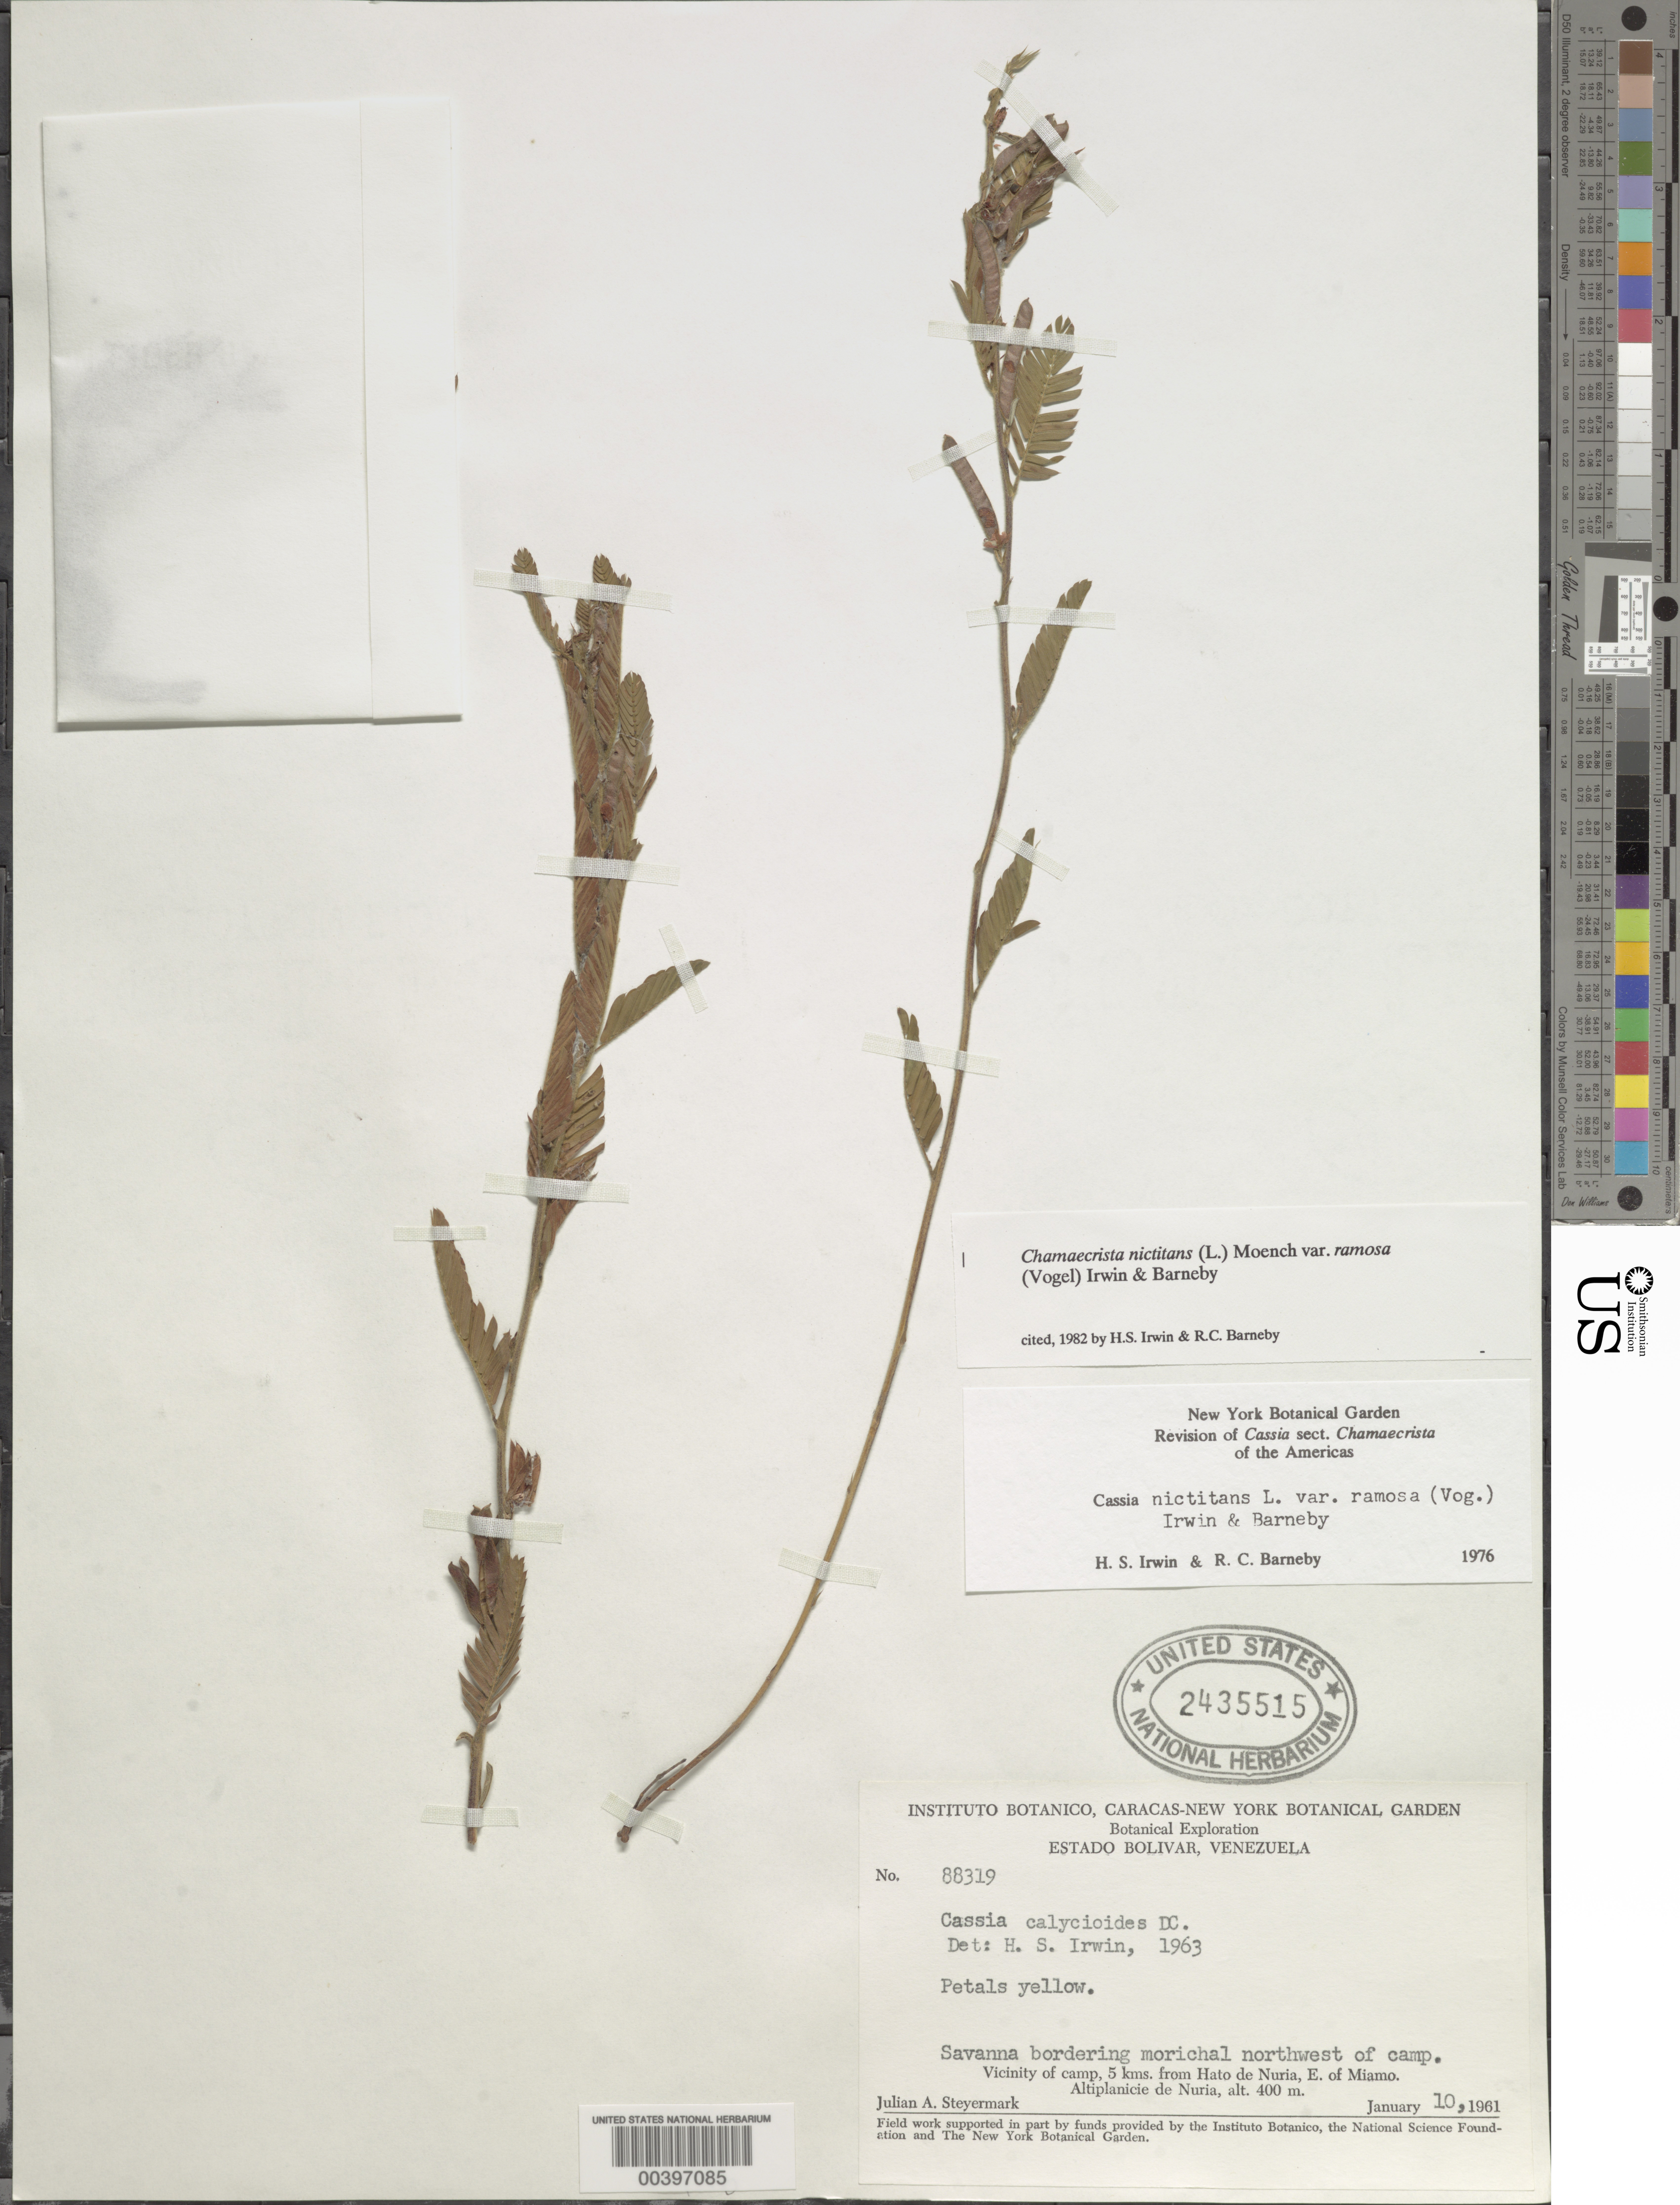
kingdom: Plantae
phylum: Tracheophyta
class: Magnoliopsida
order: Fabales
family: Fabaceae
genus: Chamaecrista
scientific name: Chamaecrista nictitans var. ramosa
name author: (Vogel) H.S. Irwin & Barneby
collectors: J. Steyermark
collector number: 88319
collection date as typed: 10 Jan 1961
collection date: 1961-01-10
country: Venezuela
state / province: Bolivar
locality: Nw of camp; vicinity of camp, 5 km from hato de nuria, e of miamo; altiplanicie de nuria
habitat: Savanna bordering morichal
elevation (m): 400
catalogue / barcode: US 2435515